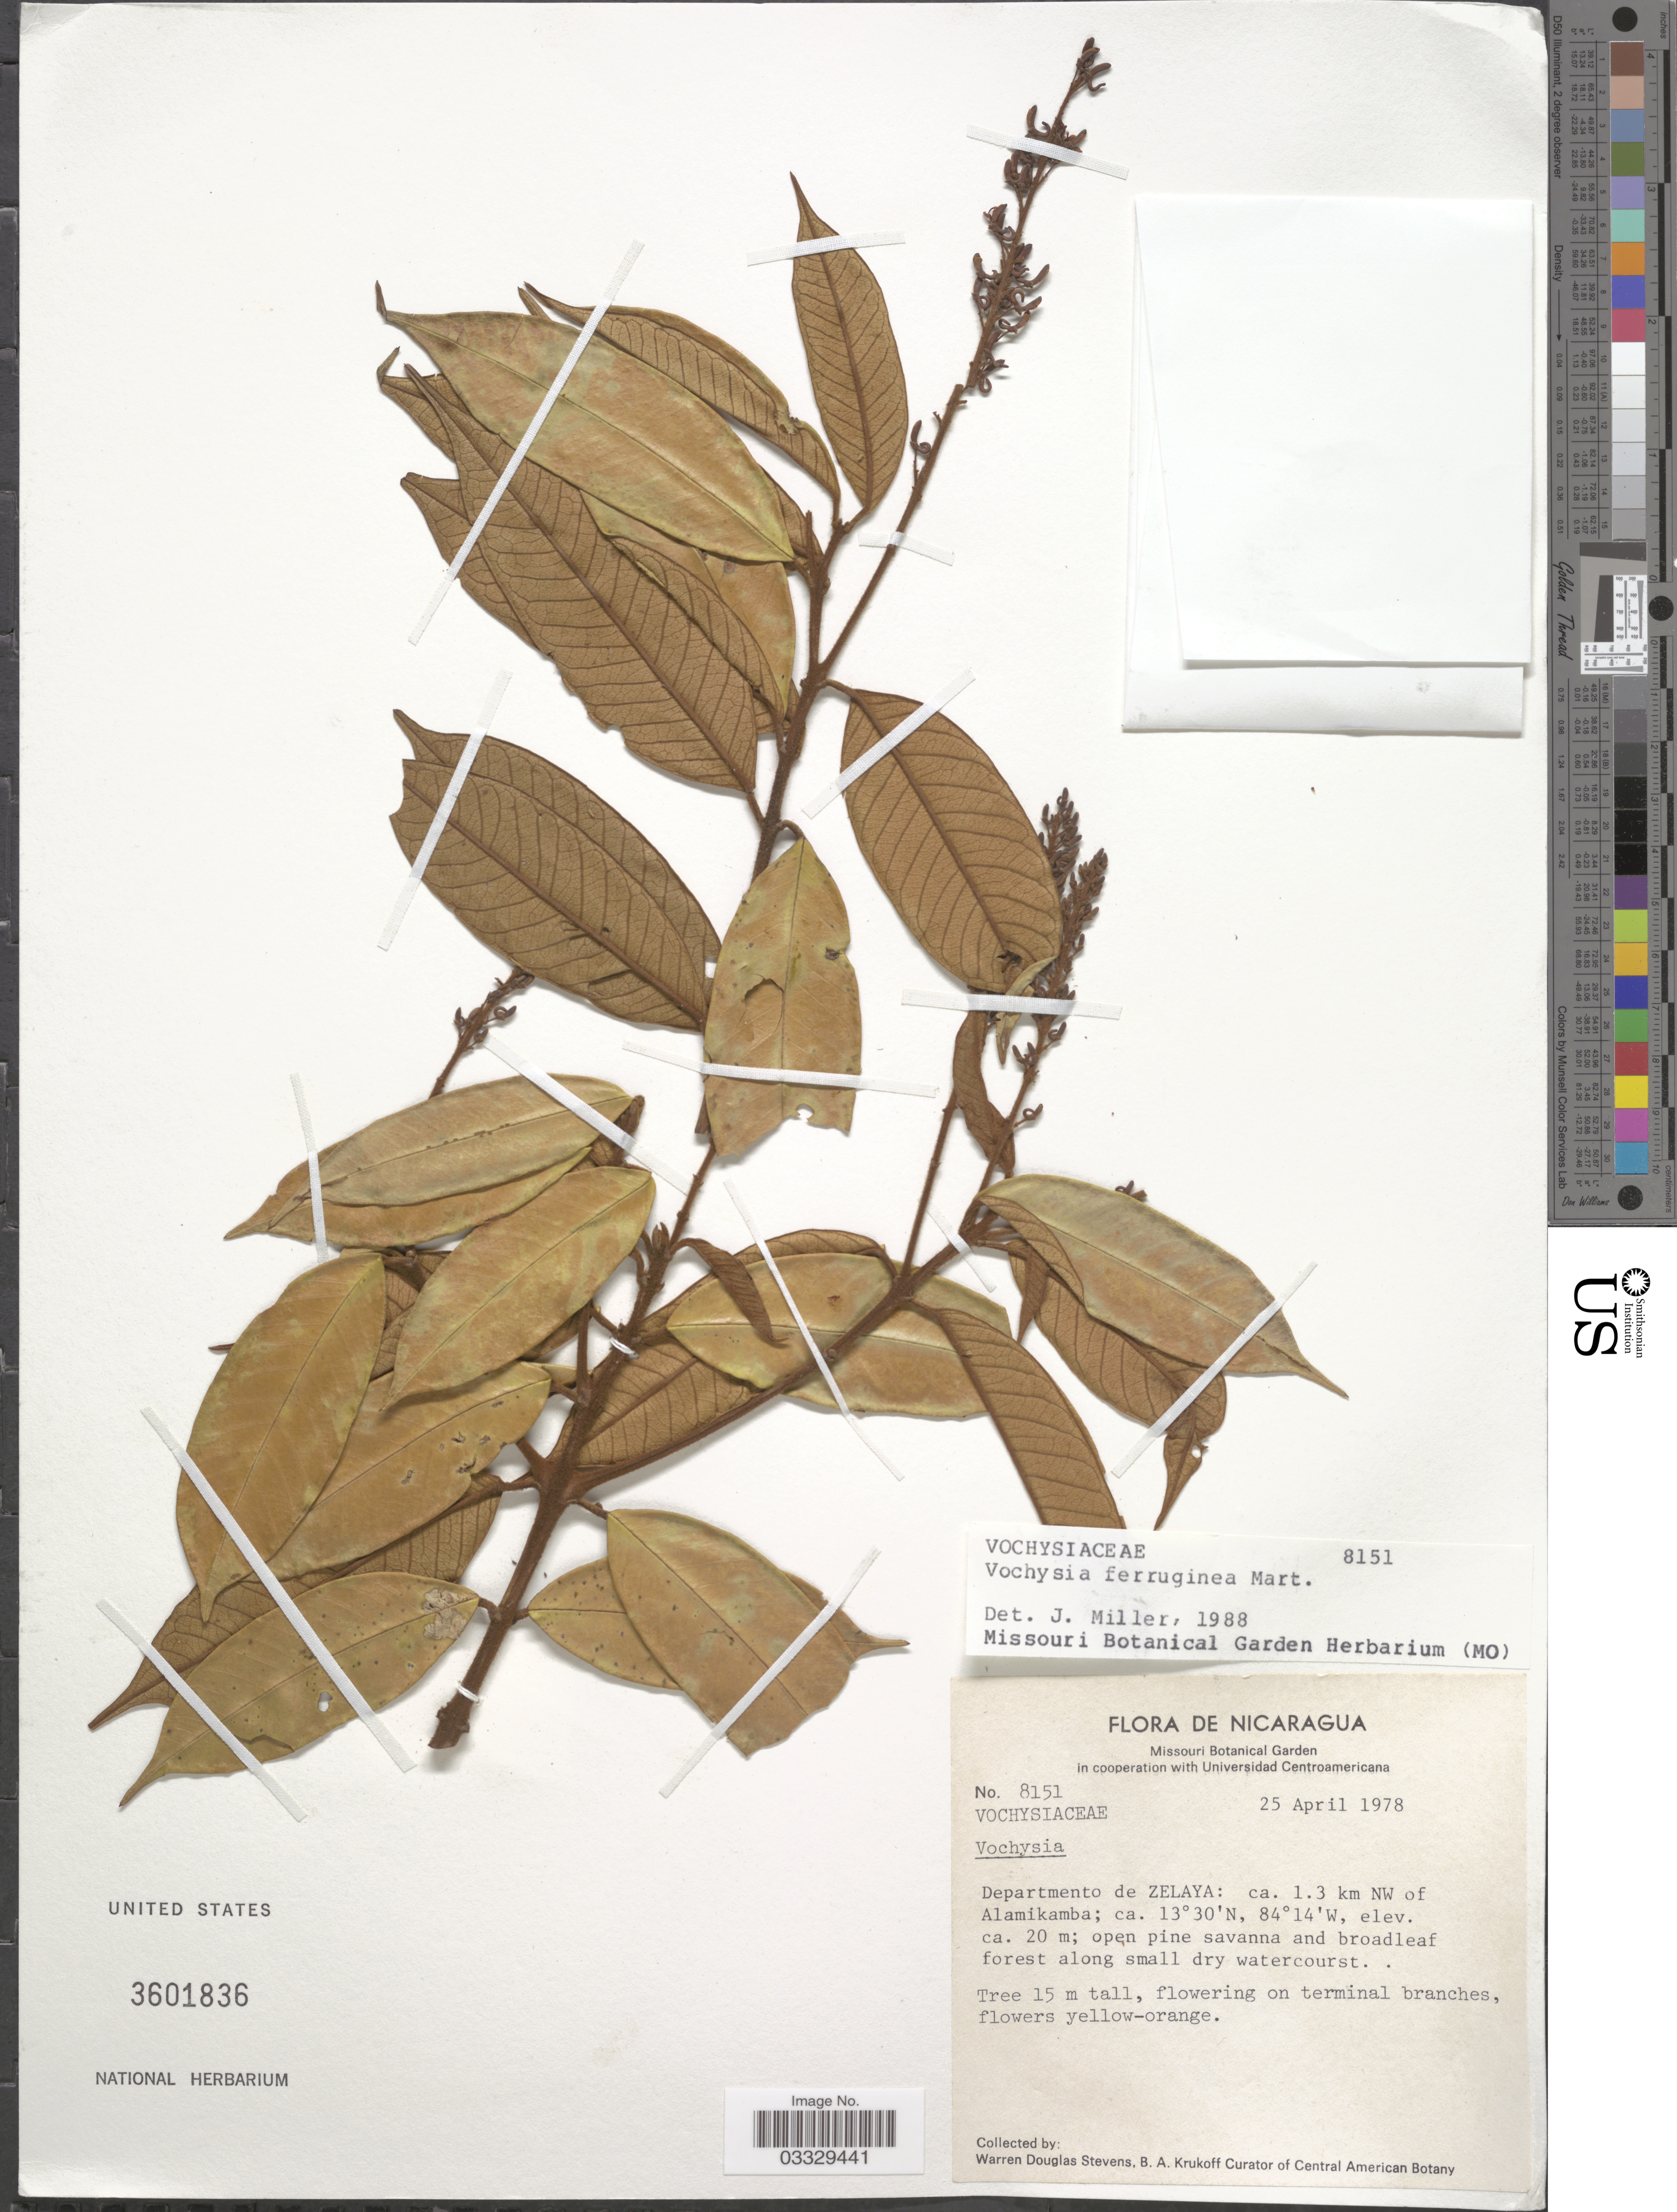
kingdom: Plantae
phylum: Tracheophyta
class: Magnoliopsida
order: Myrtales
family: Vochysiaceae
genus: Vochysia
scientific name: Vochysia ferruginea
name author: Mart.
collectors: W. D. Stevens & B. A. Krukoff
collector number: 8151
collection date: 1978-04-25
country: Nicaragua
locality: Departamento de Zelaya: ca. 1.3 km NW of Alamikamba.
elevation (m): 20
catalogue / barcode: US 3601836